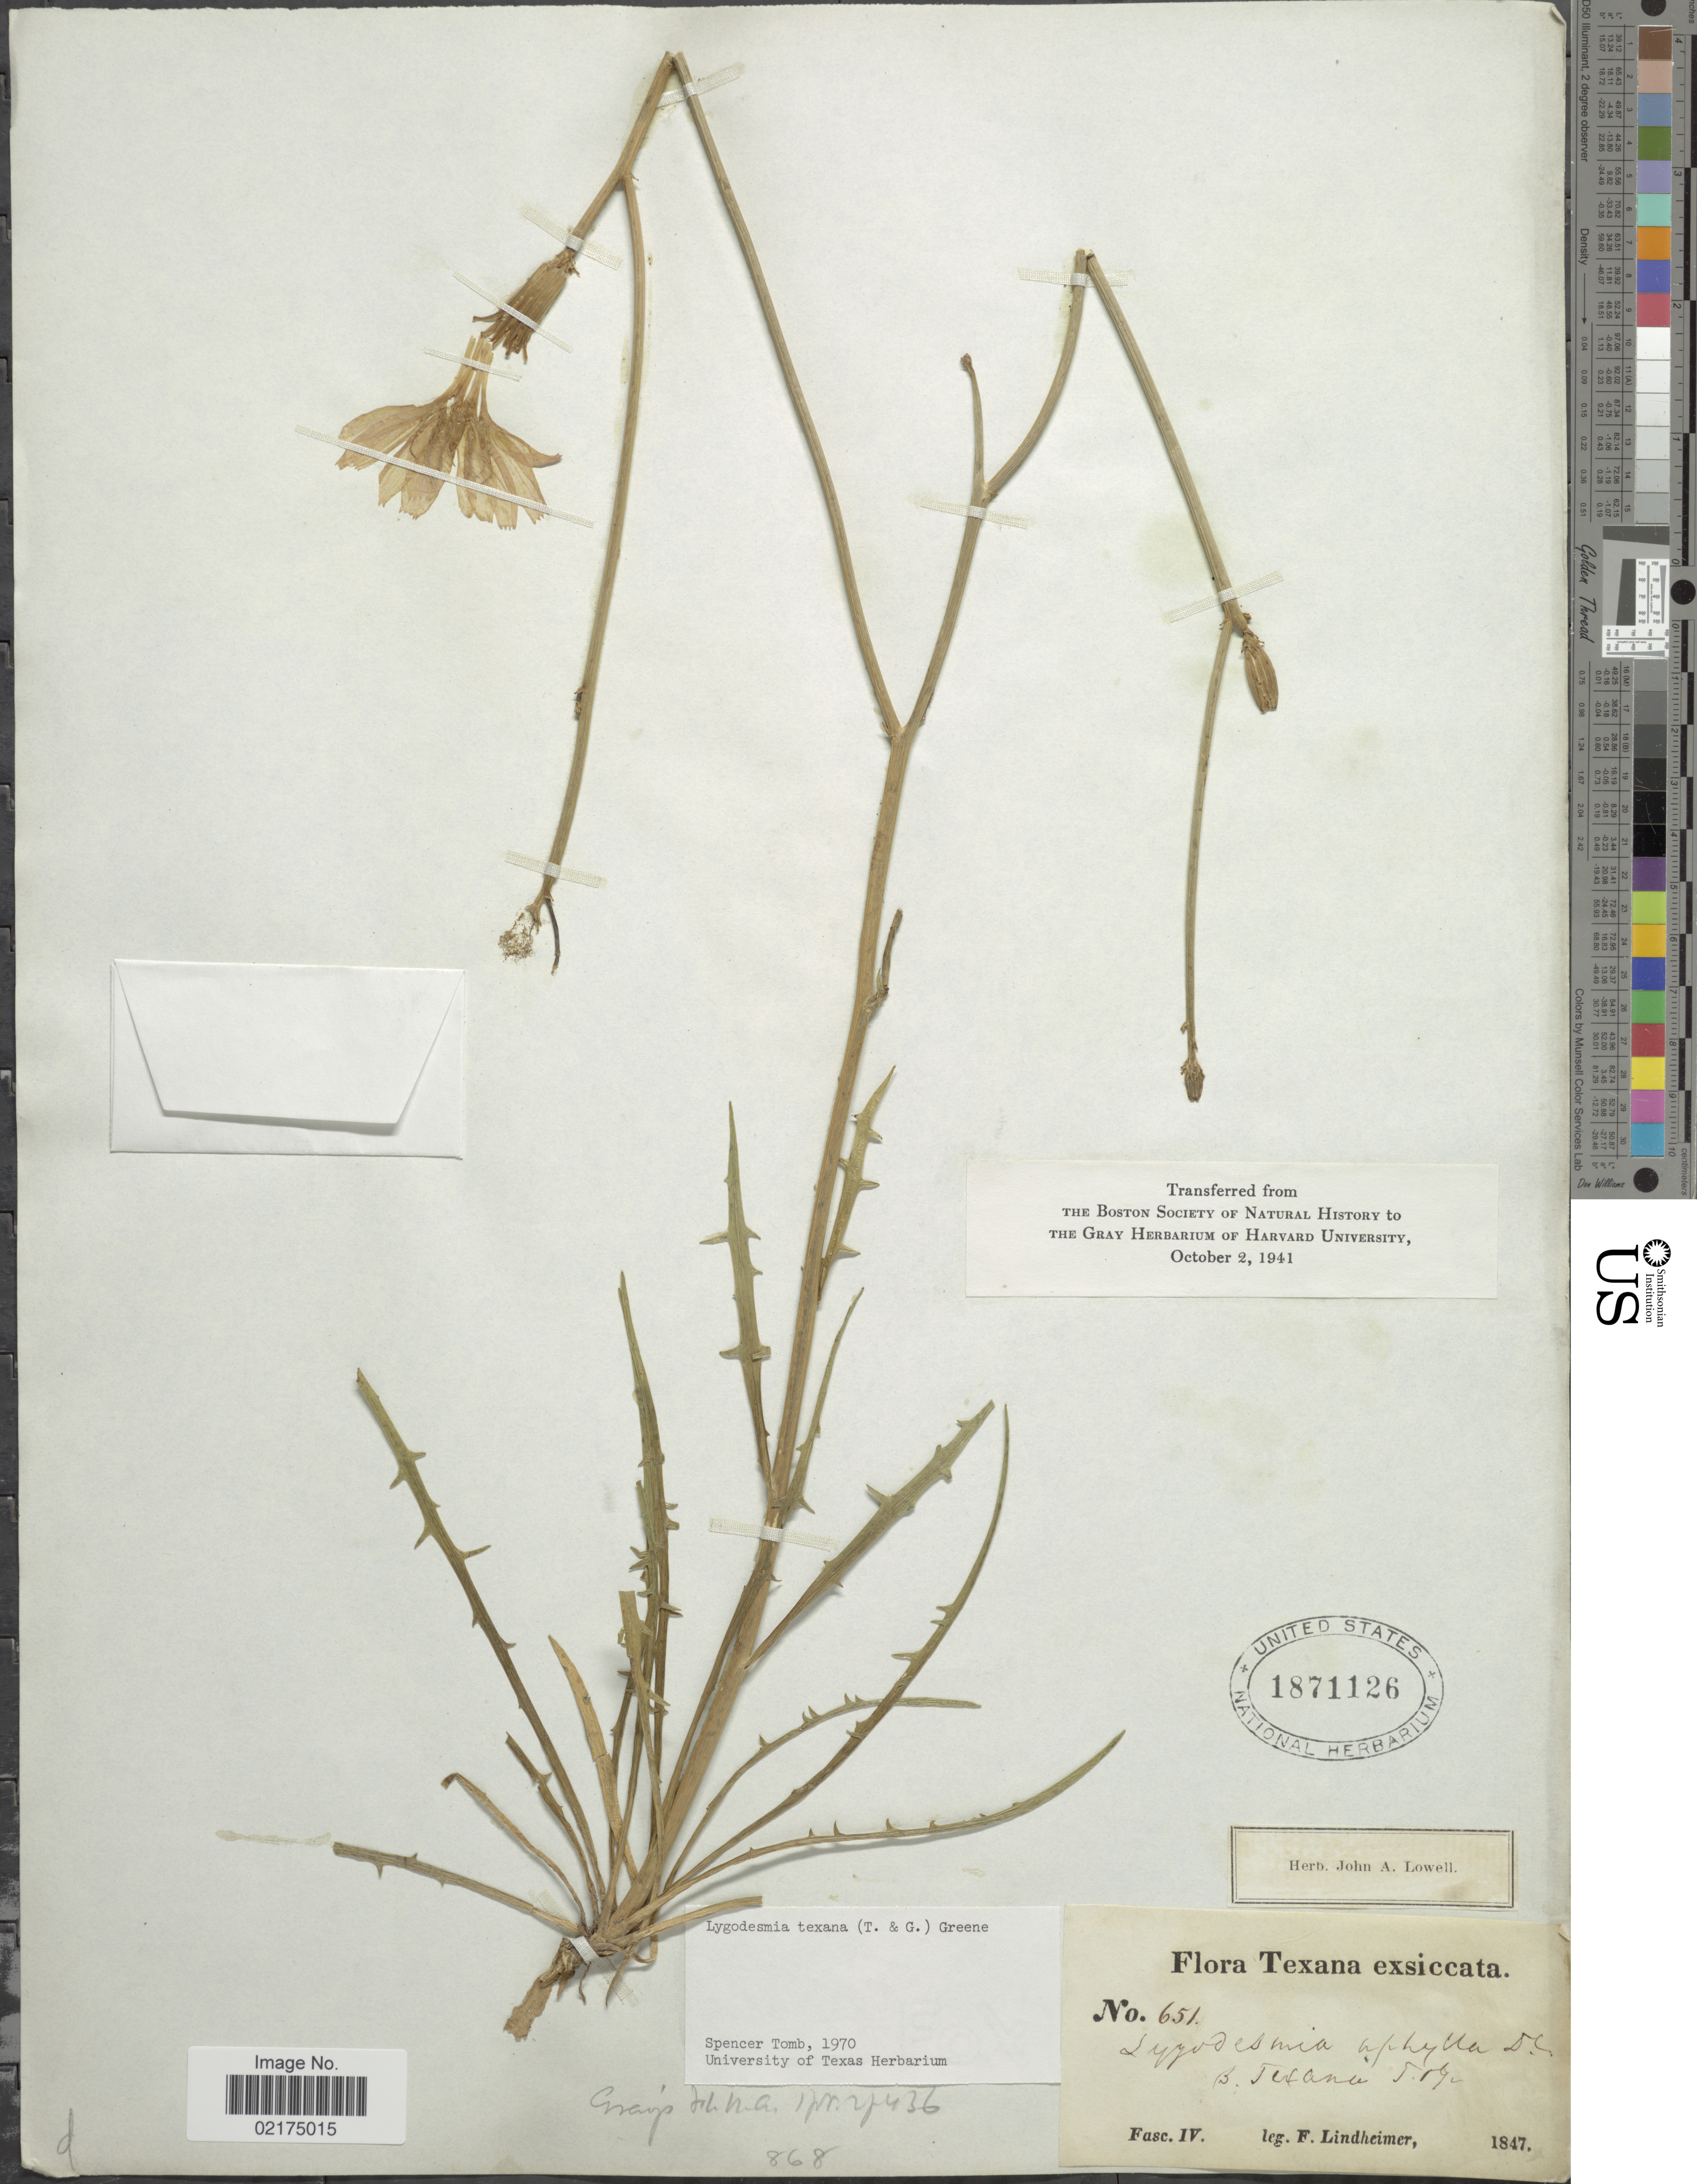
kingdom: Plantae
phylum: Tracheophyta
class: Magnoliopsida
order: Asterales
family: Asteraceae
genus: Lygodesmia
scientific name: Lygodesmia texana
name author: (Torr. & A. Gray) Greene ex Small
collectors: F. Lindheimer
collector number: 651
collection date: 1847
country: United States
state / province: Texas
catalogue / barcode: US 1871126